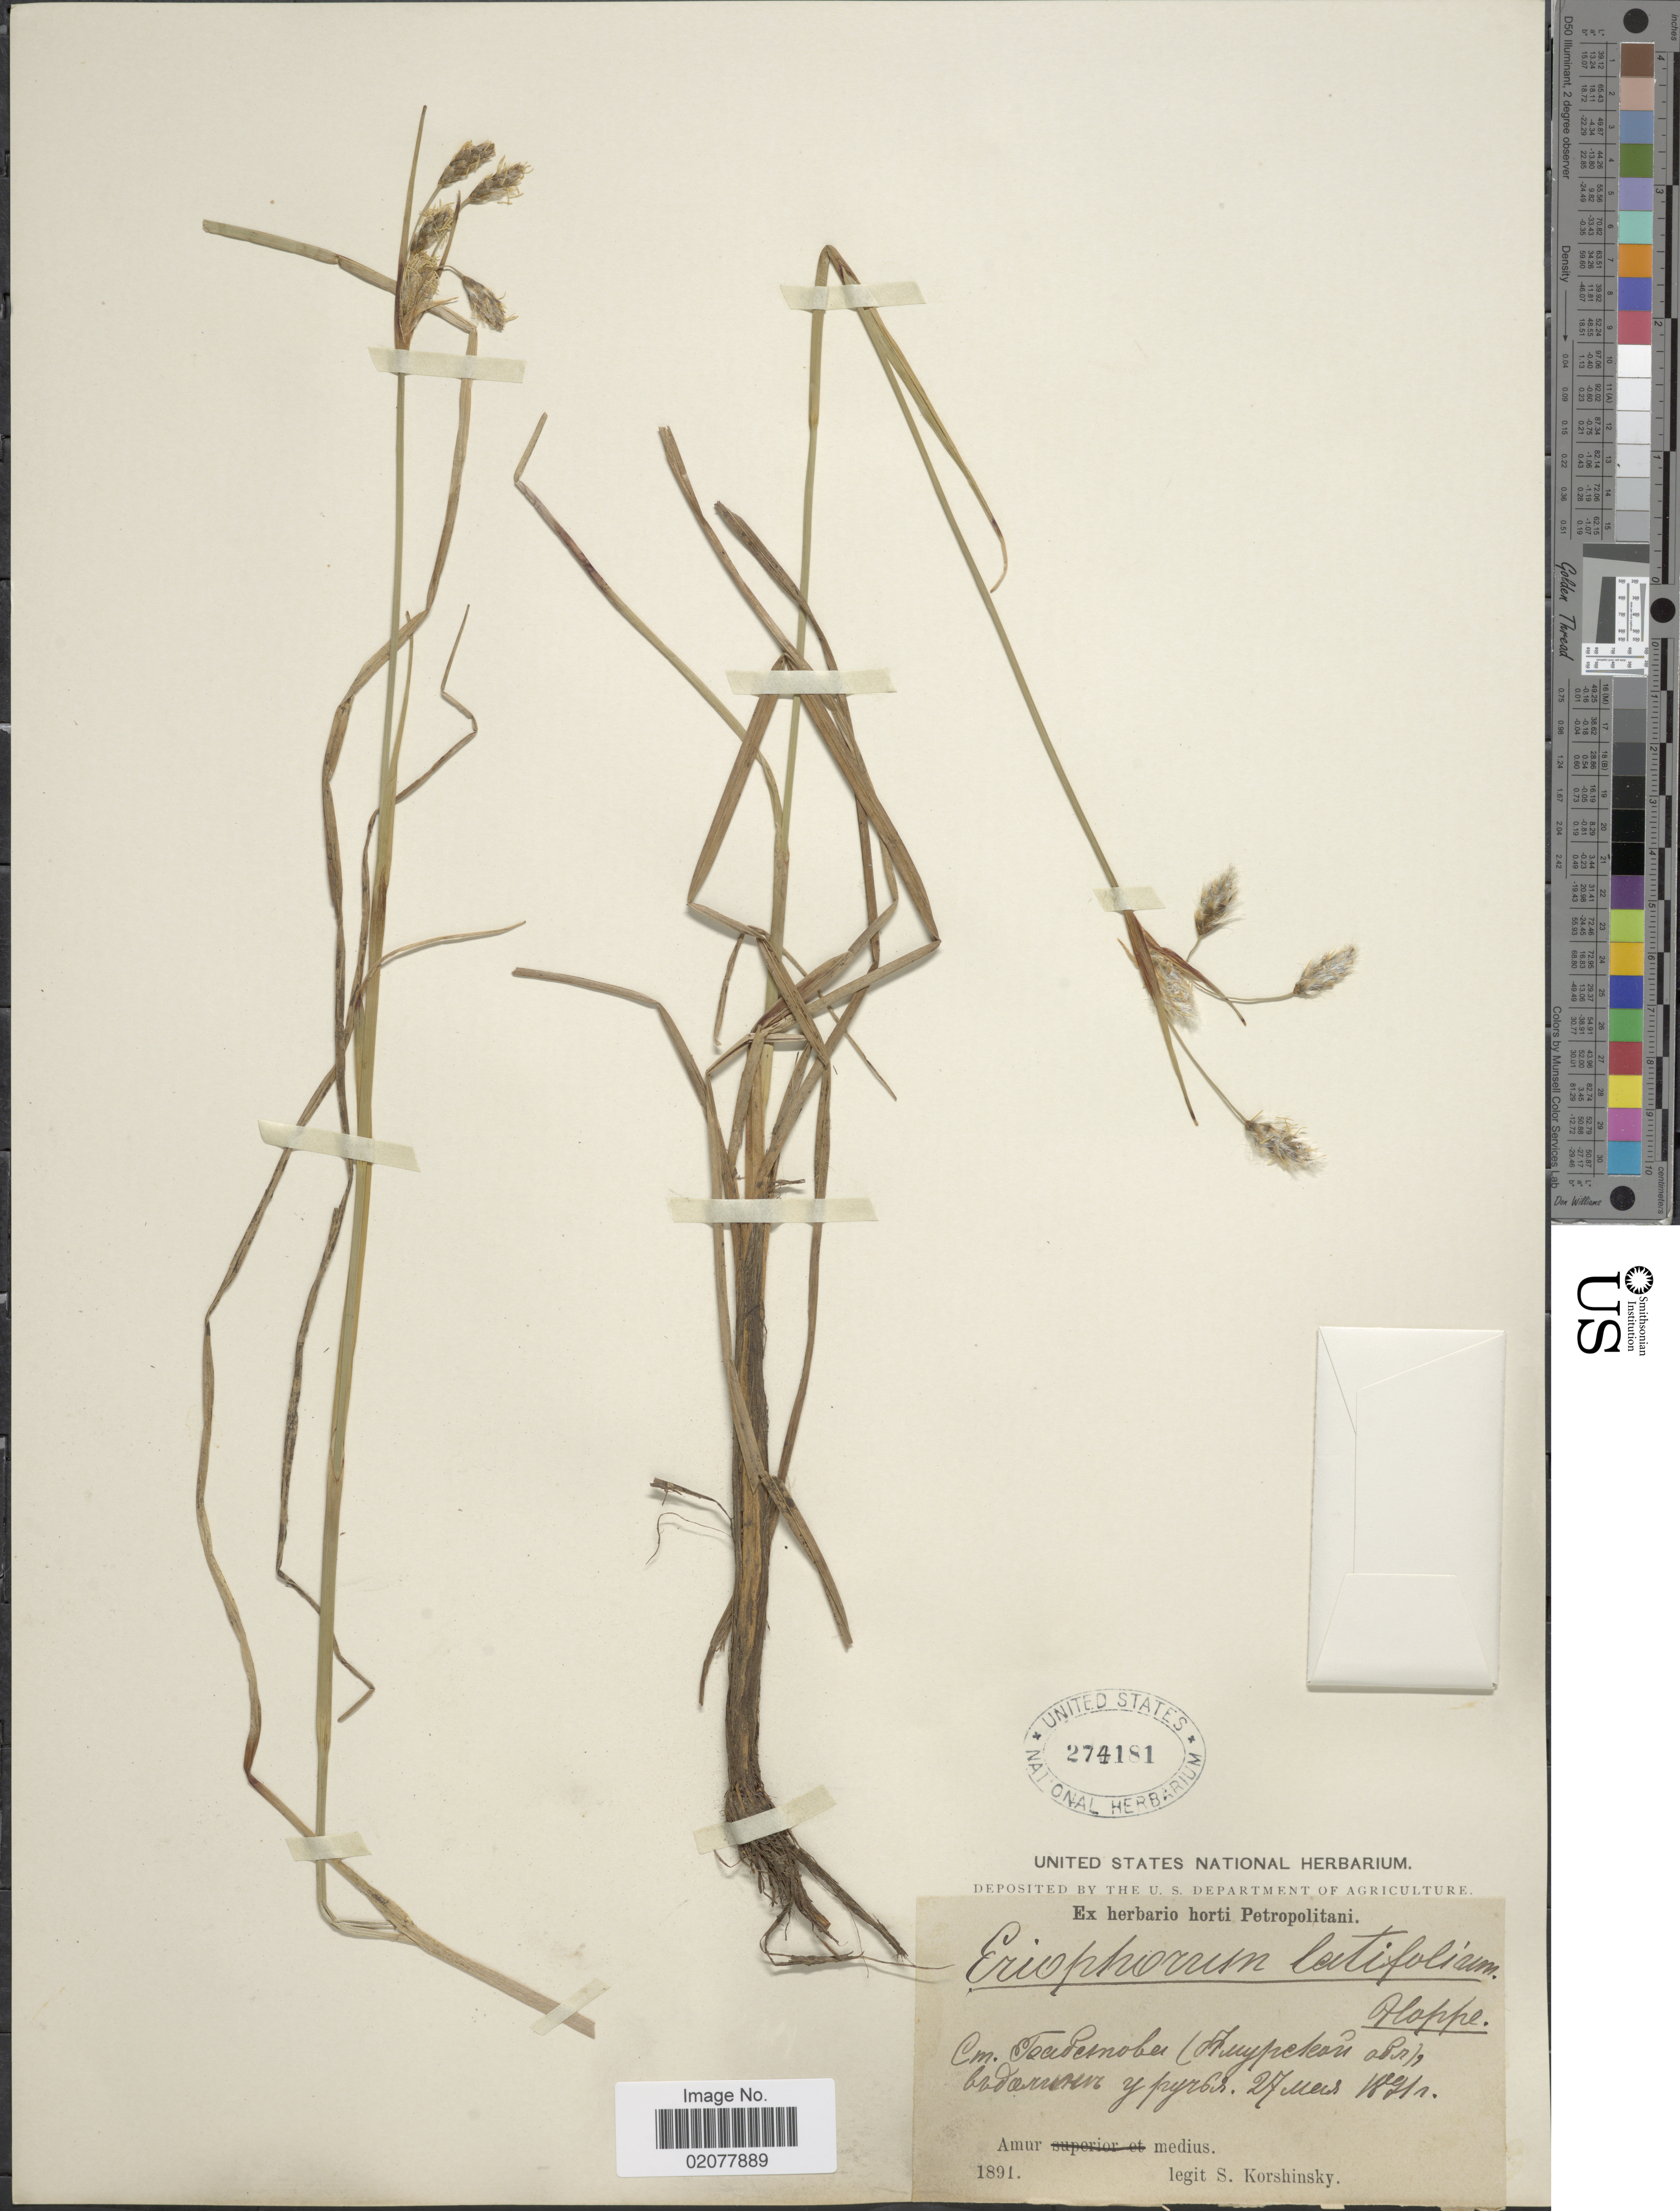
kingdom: Plantae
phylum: Tracheophyta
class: Liliopsida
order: Poales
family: Cyperaceae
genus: Eriophorum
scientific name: Eriophorum latifolium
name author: Hoppe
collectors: S. I. Korshinsky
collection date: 1891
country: Russian Federation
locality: Amur medius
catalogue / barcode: US 274181